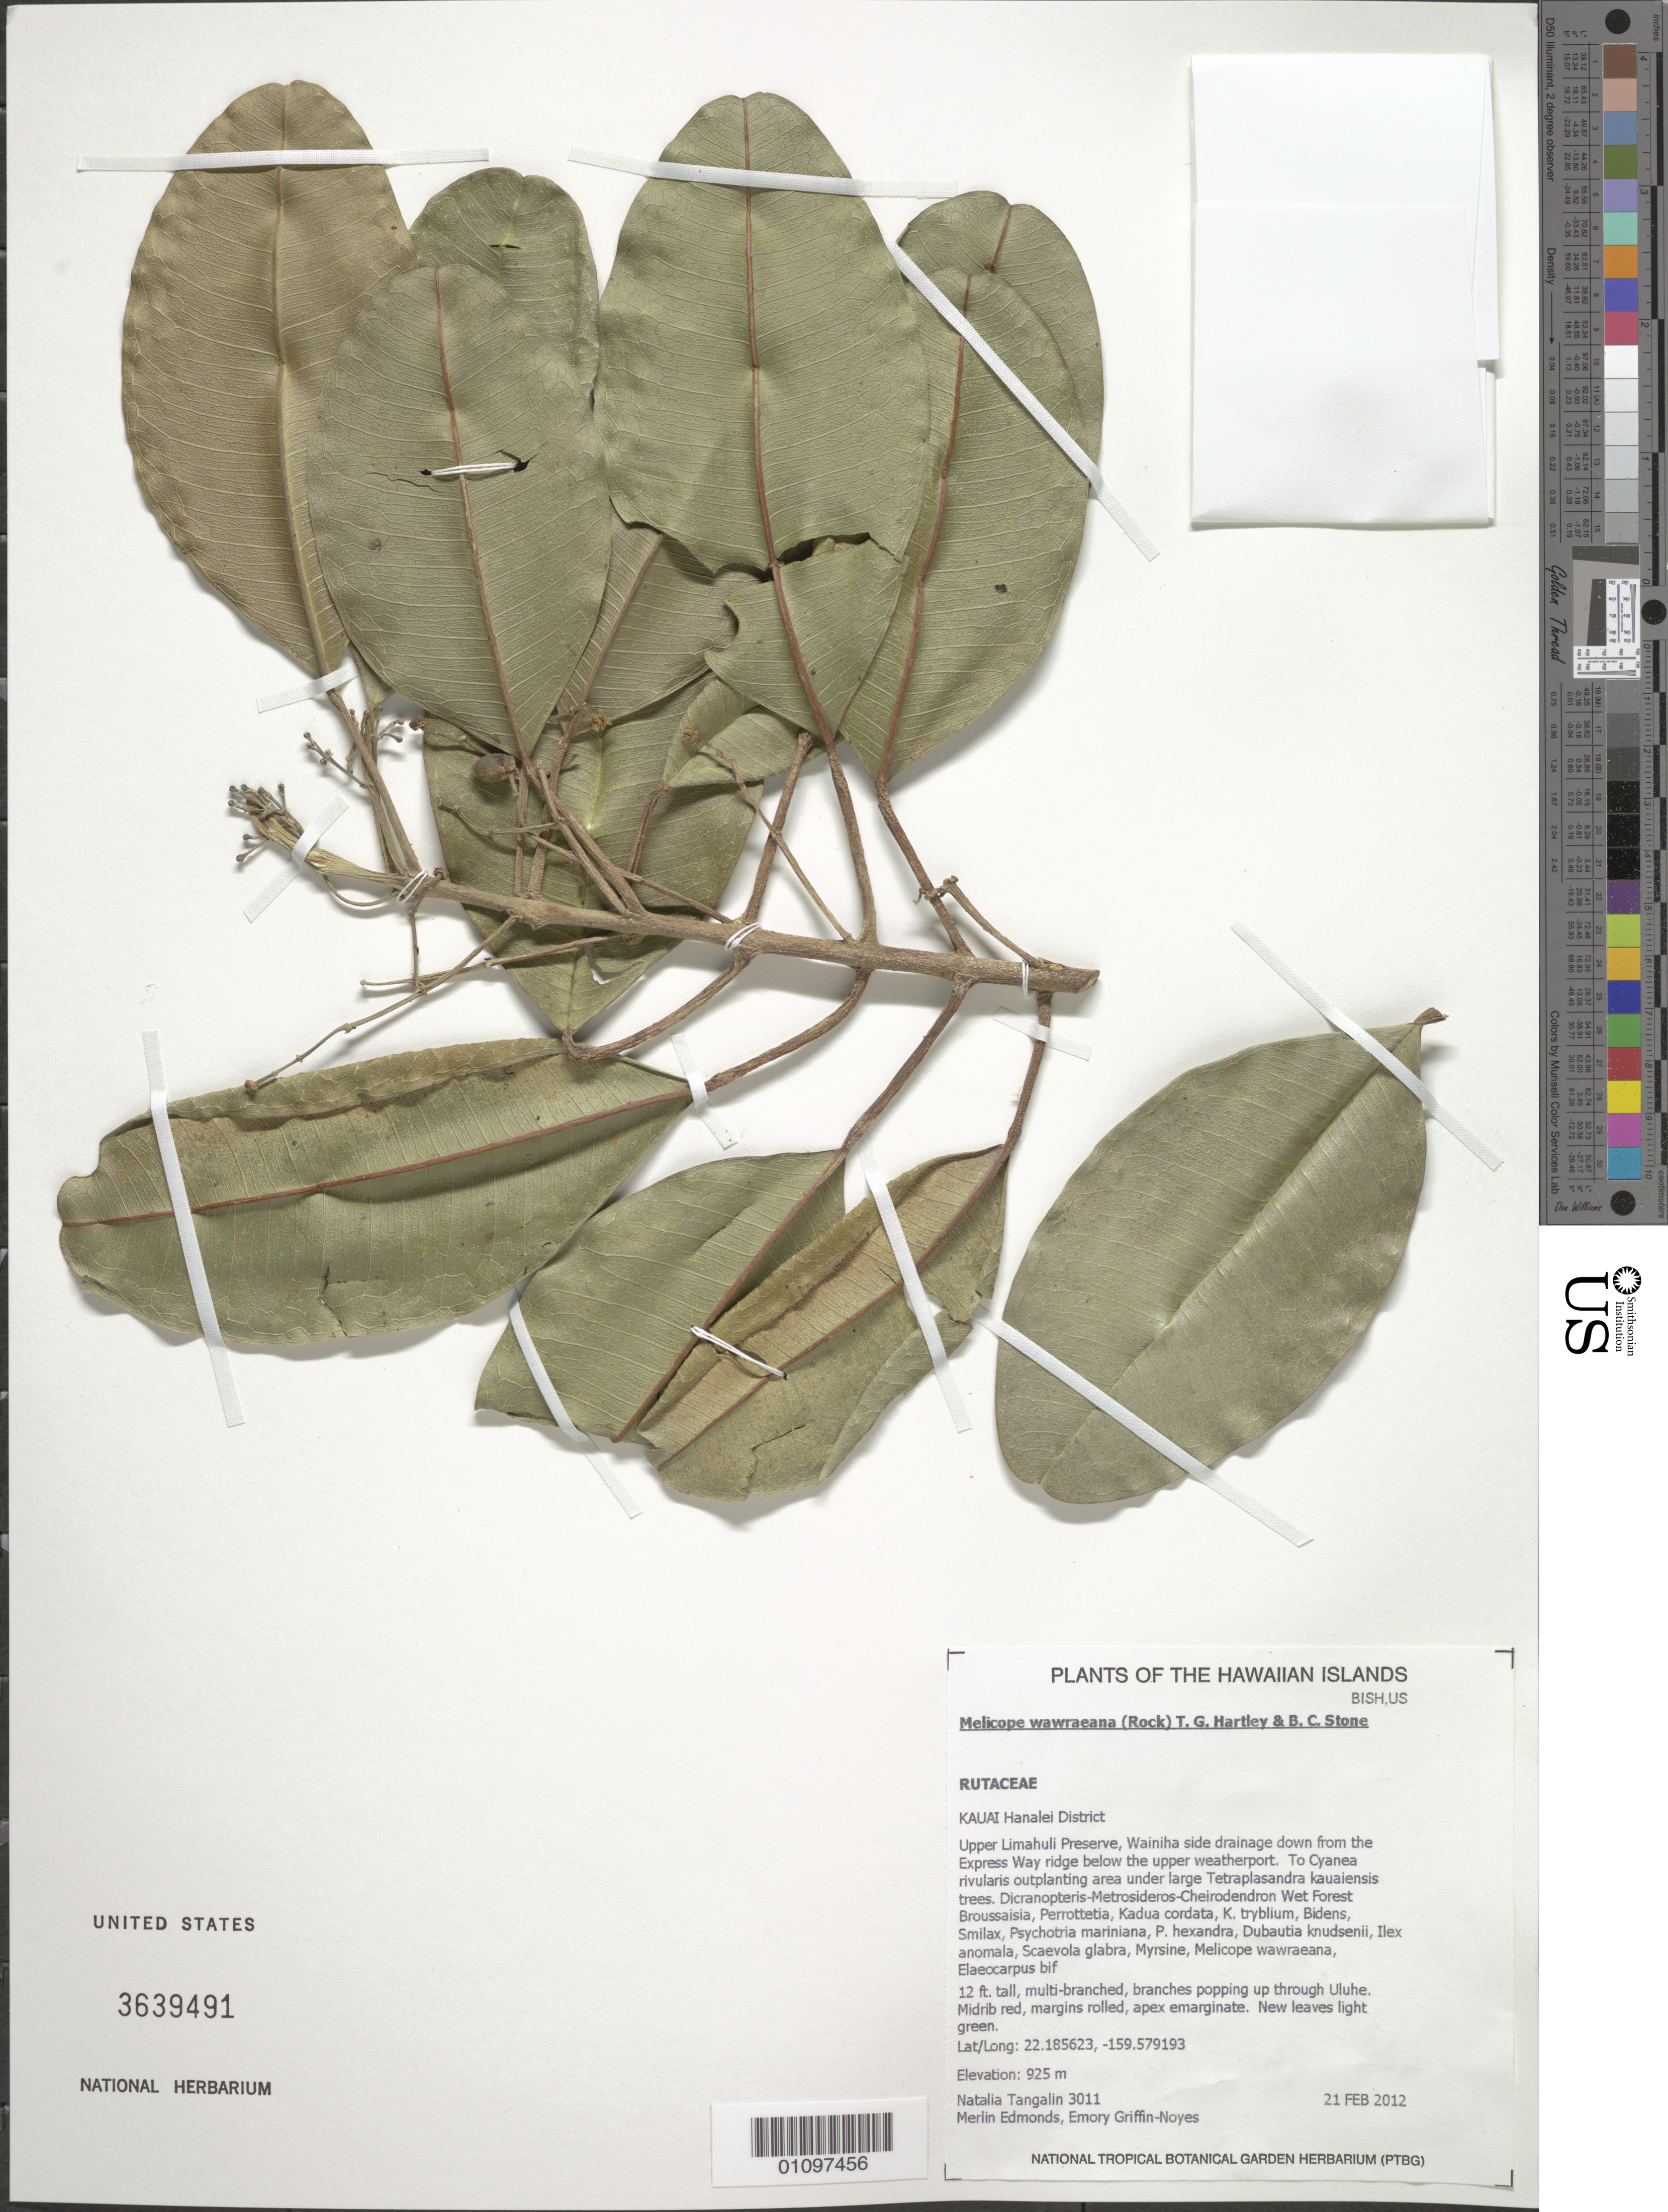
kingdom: Plantae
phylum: Tracheophyta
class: Magnoliopsida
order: Sapindales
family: Rutaceae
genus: Melicope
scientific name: Melicope wawraeana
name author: (H. Lév.) T.G. Hartley & B.C. Stone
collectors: N. Tangalin, J. Edmonds & E. Griffin-Noyes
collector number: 3011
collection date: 2012-02-21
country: United States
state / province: Hawaii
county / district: Kaui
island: Kaua'i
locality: Hanalei District, Limahuli Preserve, Wainiha side drainage down from the Express Way from upper weatherport.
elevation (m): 925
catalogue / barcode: US 3639491